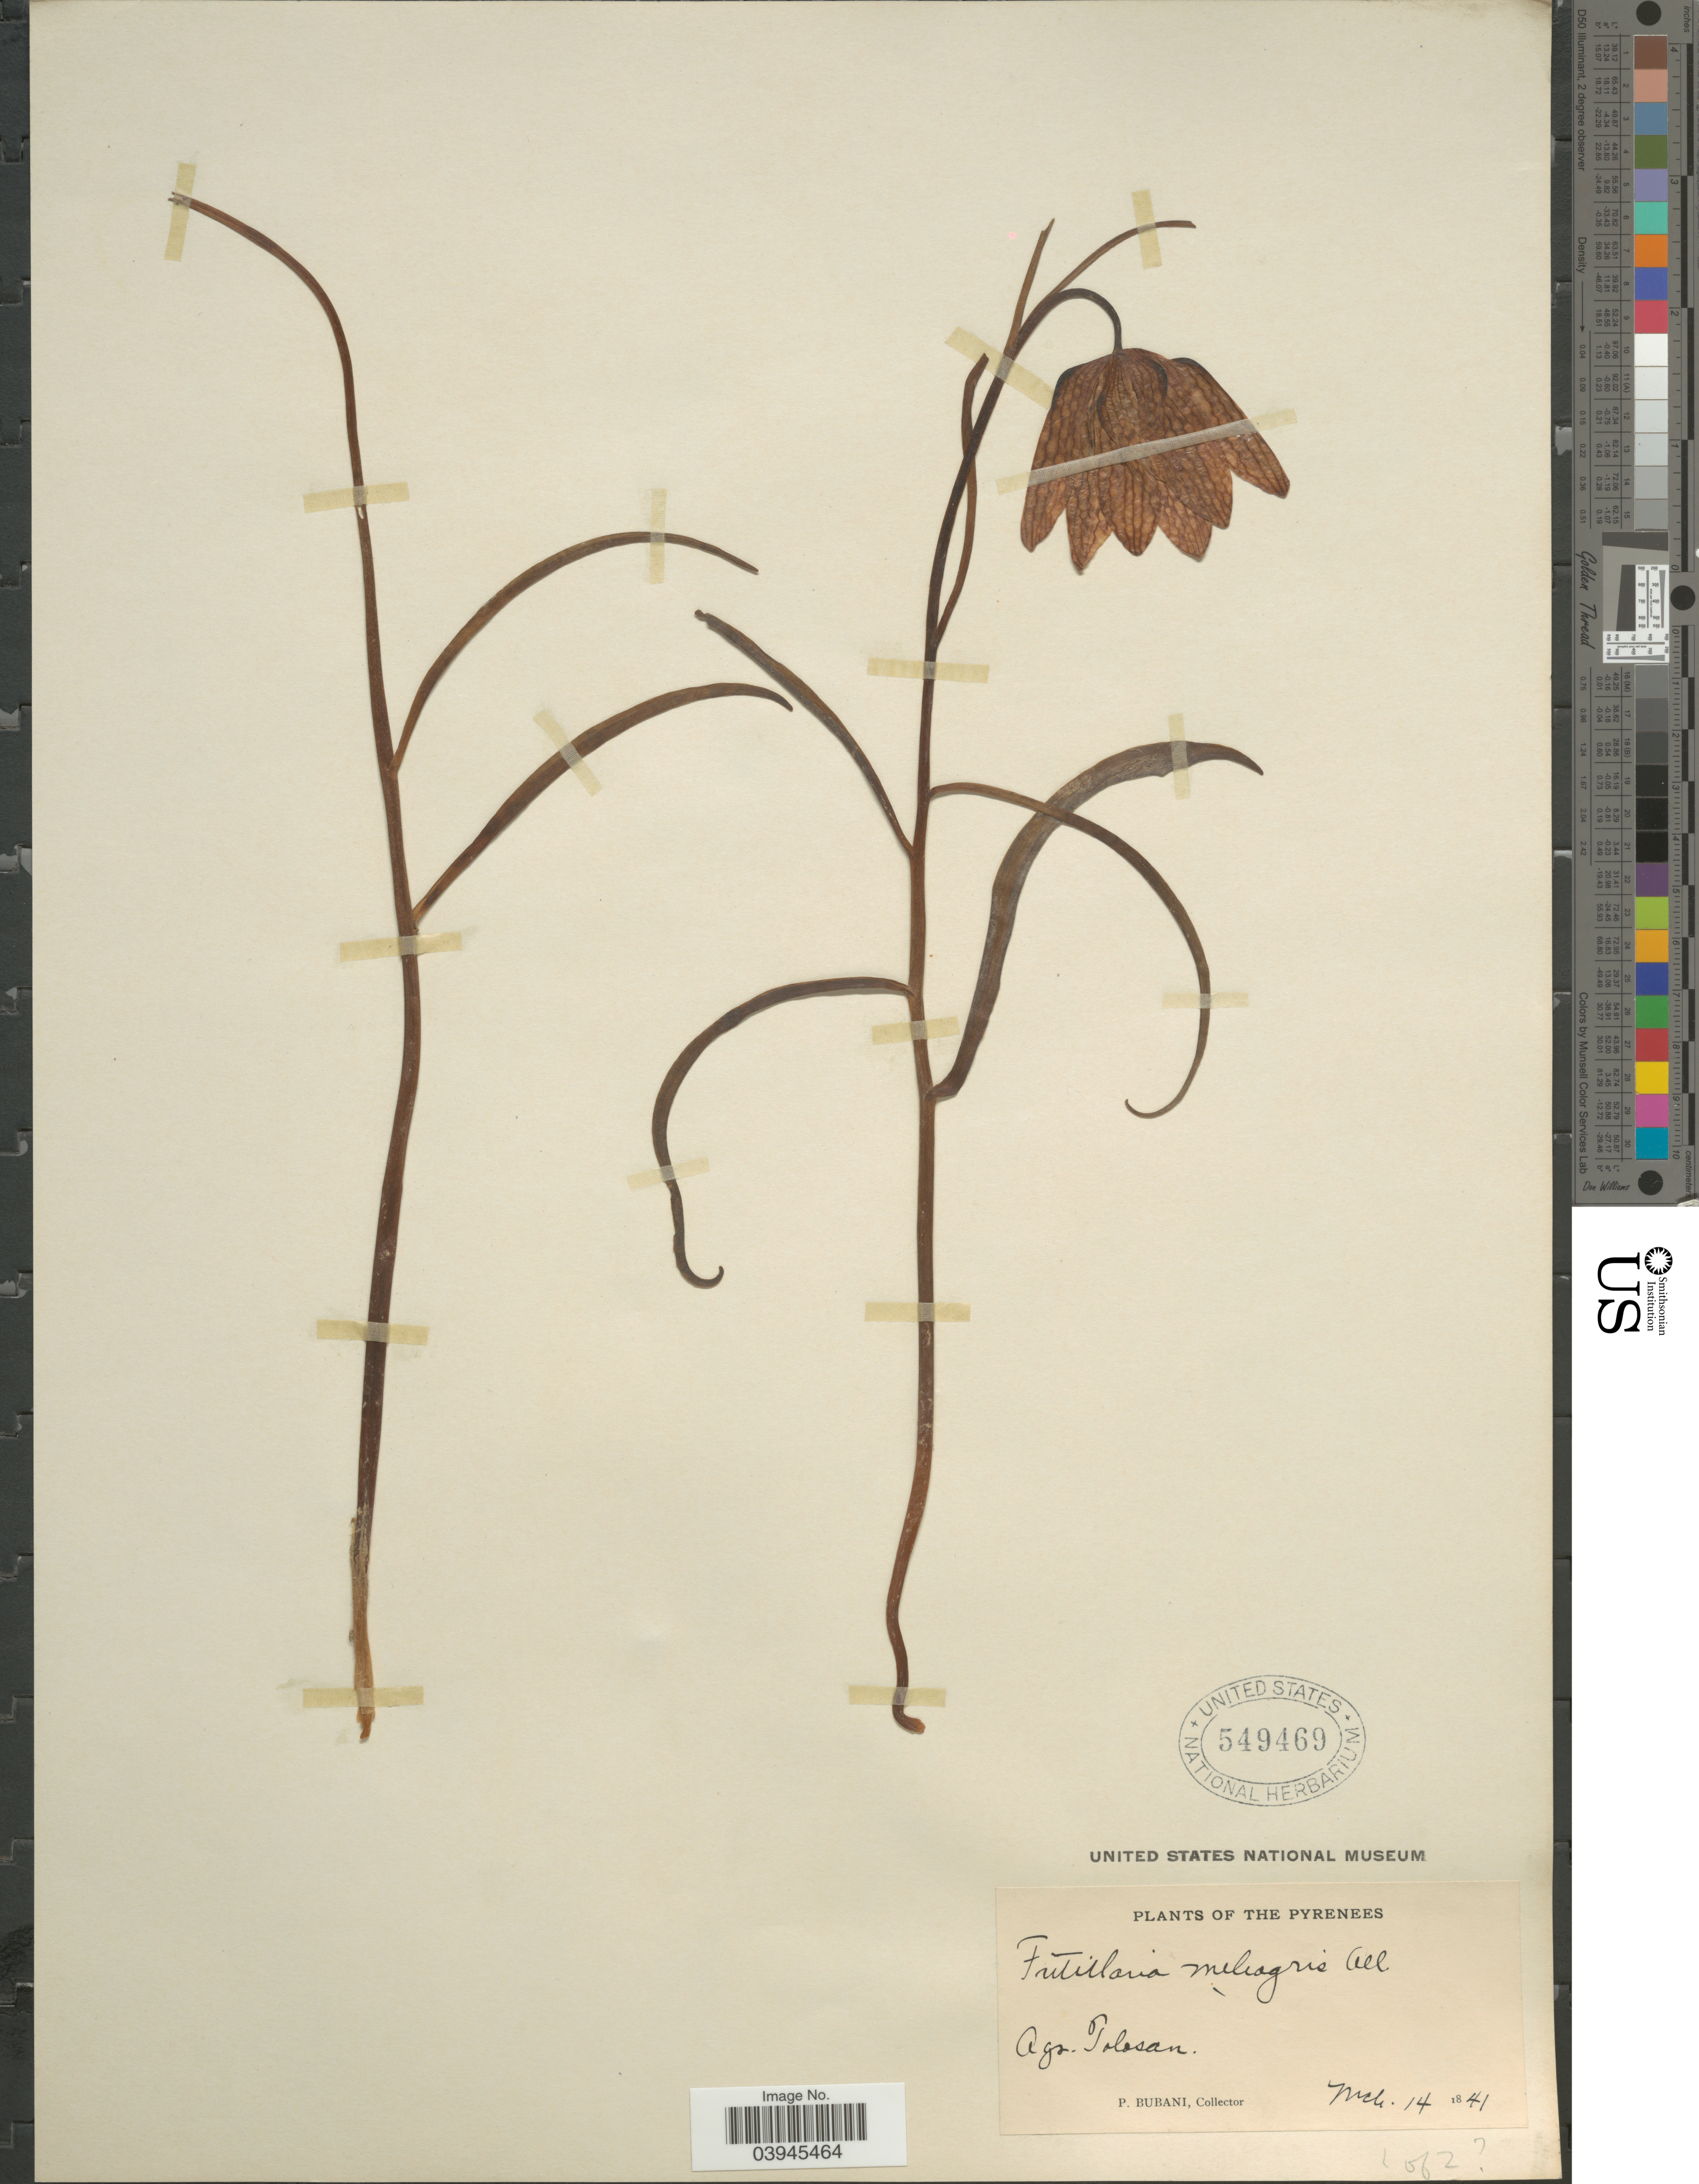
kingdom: Plantae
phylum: Tracheophyta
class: Liliopsida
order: Liliales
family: Liliaceae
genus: Fritillaria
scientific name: Fritillaria meleagris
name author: Lindl.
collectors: P. Bubani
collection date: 1841-03-14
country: France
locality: The Pyrenees. Agr. Tolosan.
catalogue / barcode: US 549469